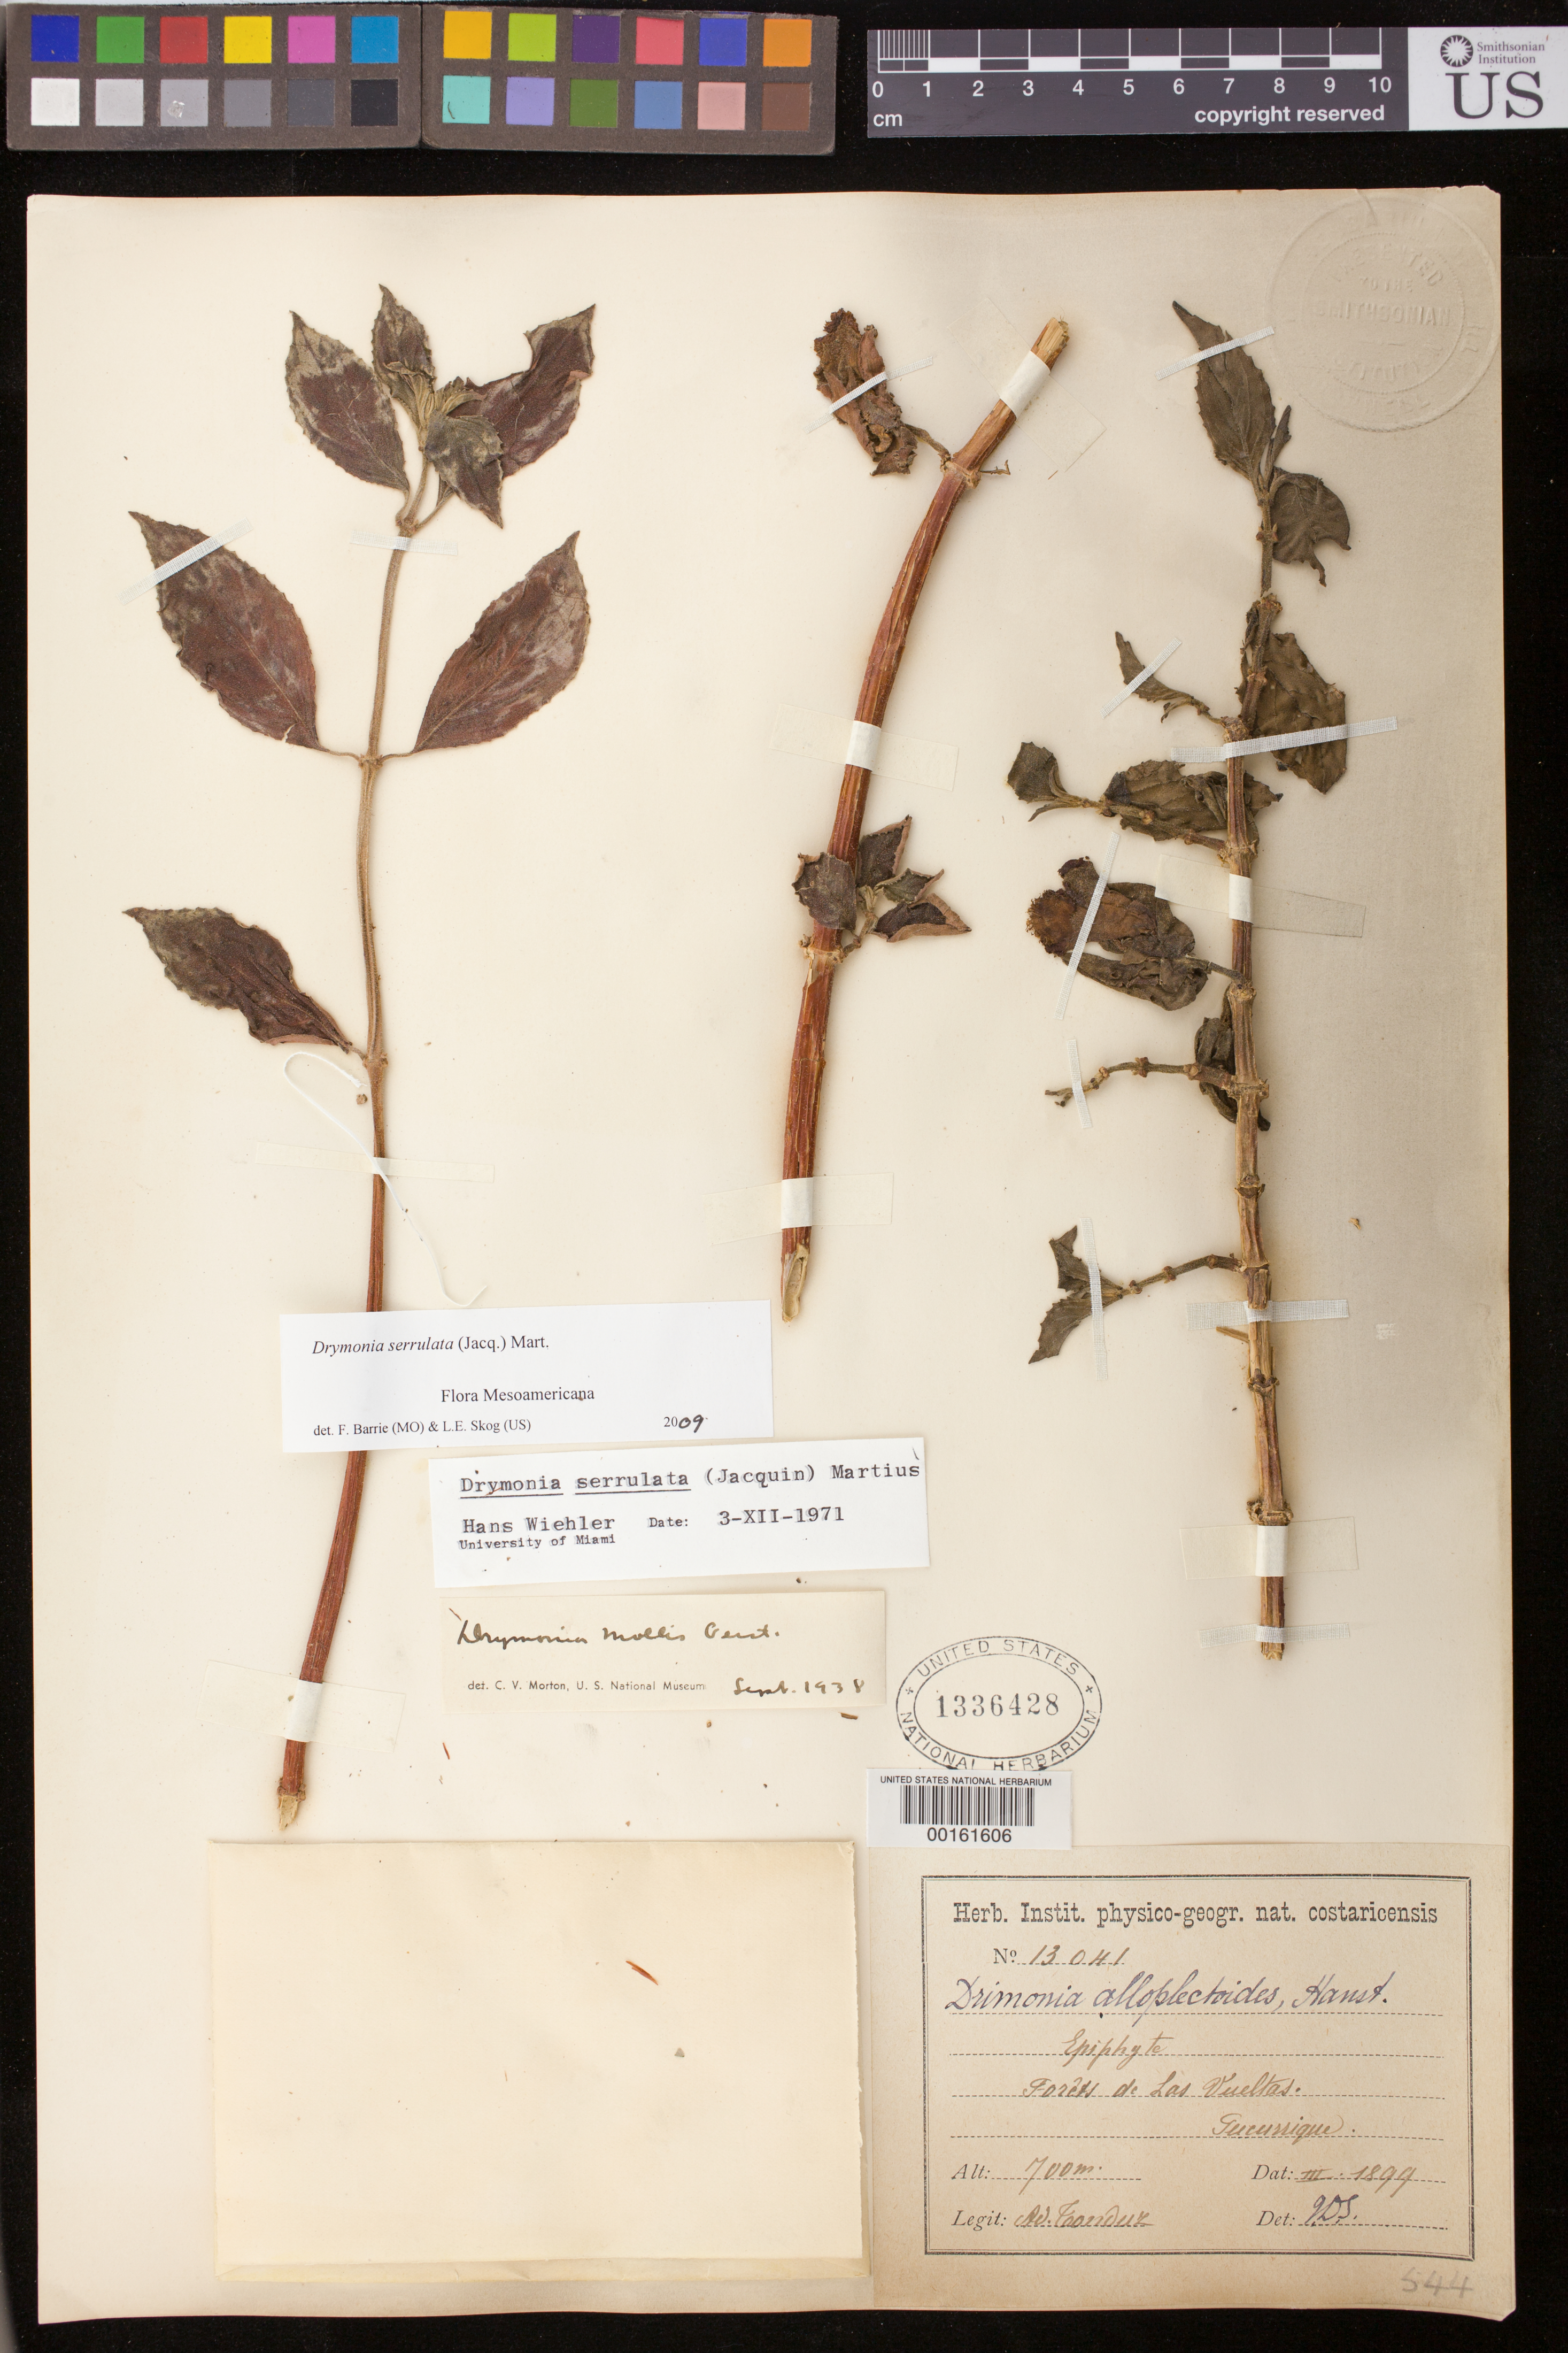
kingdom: Plantae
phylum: Tracheophyta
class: Magnoliopsida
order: Lamiales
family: Gesneriaceae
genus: Drymonia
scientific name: Drymonia serrulata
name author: (Jacq.) Mart.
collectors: A. Tonduz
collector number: HNC 13041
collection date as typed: Mar 1899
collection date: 1899-03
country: Costa Rica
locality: Las Vueltas, Tucurrique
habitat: Forêts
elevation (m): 700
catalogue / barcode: US 1336428